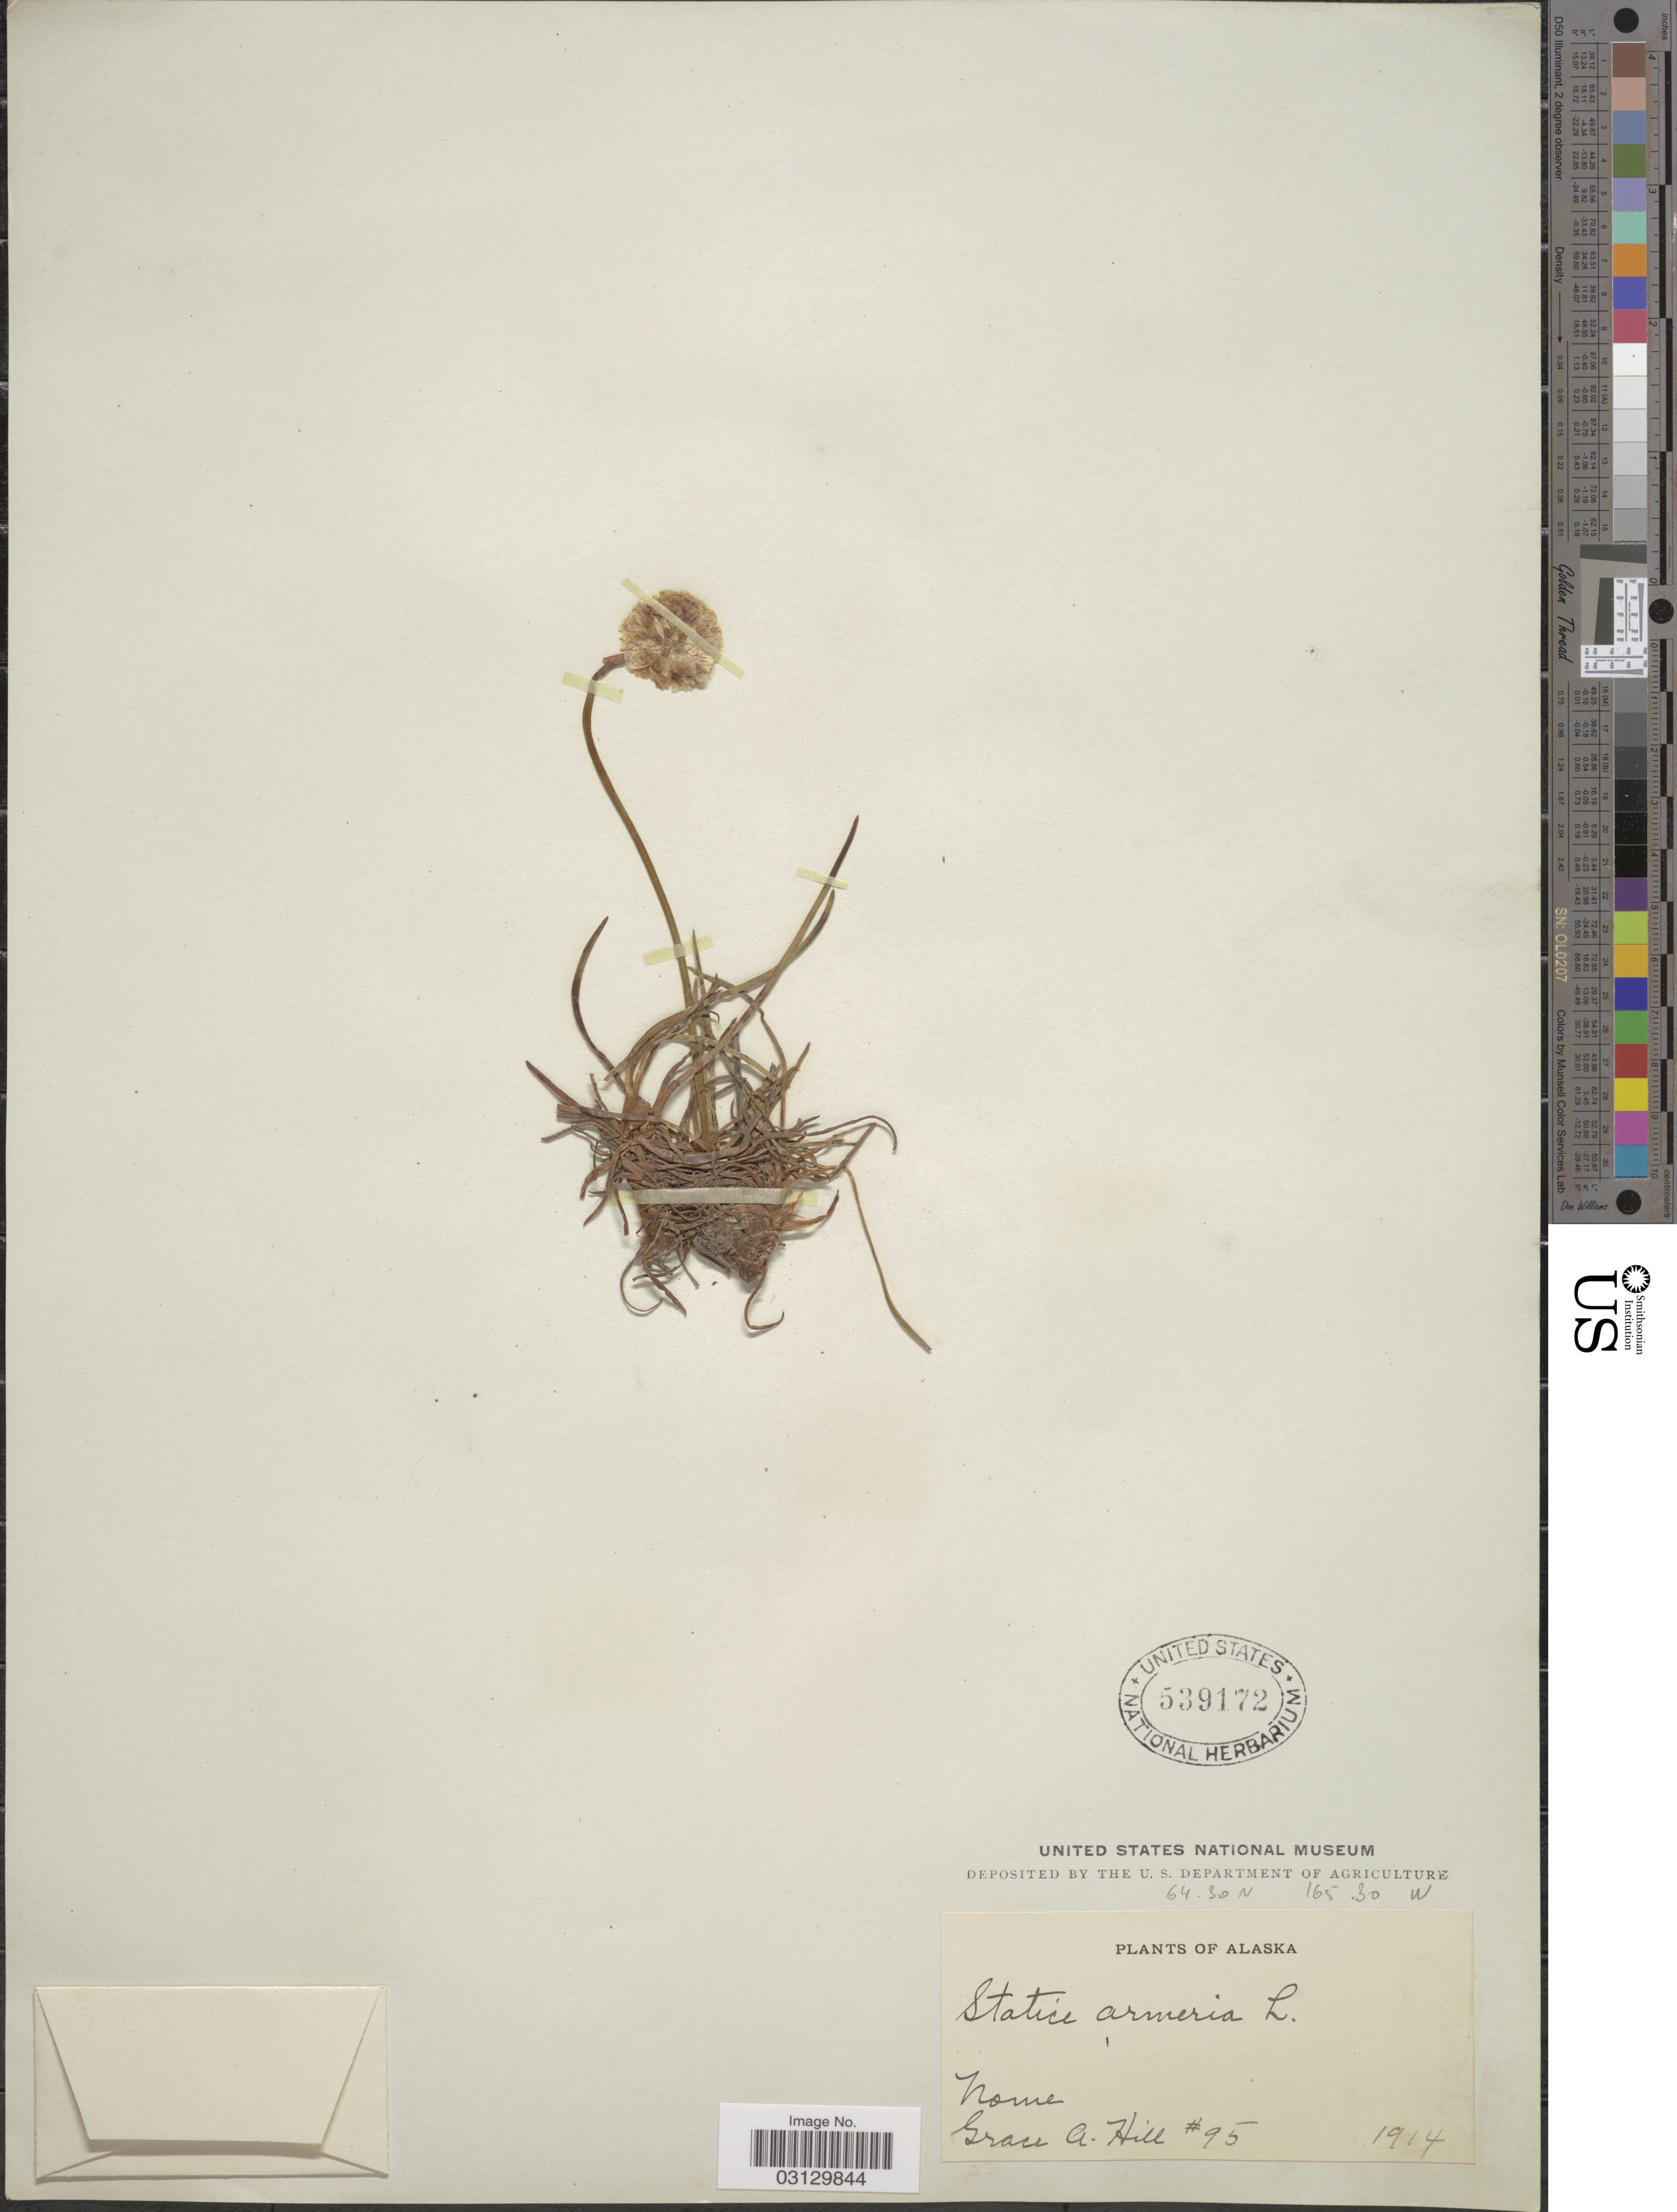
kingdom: Plantae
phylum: Tracheophyta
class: Magnoliopsida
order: Caryophyllales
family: Plumbaginaceae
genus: Armeria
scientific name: Armeria maritima subsp. sibirica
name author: (Turcz. ex Boiss.) Nyman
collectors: G. A. Hill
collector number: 95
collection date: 1914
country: United States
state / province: Alaska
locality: Nome.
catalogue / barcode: US 539172